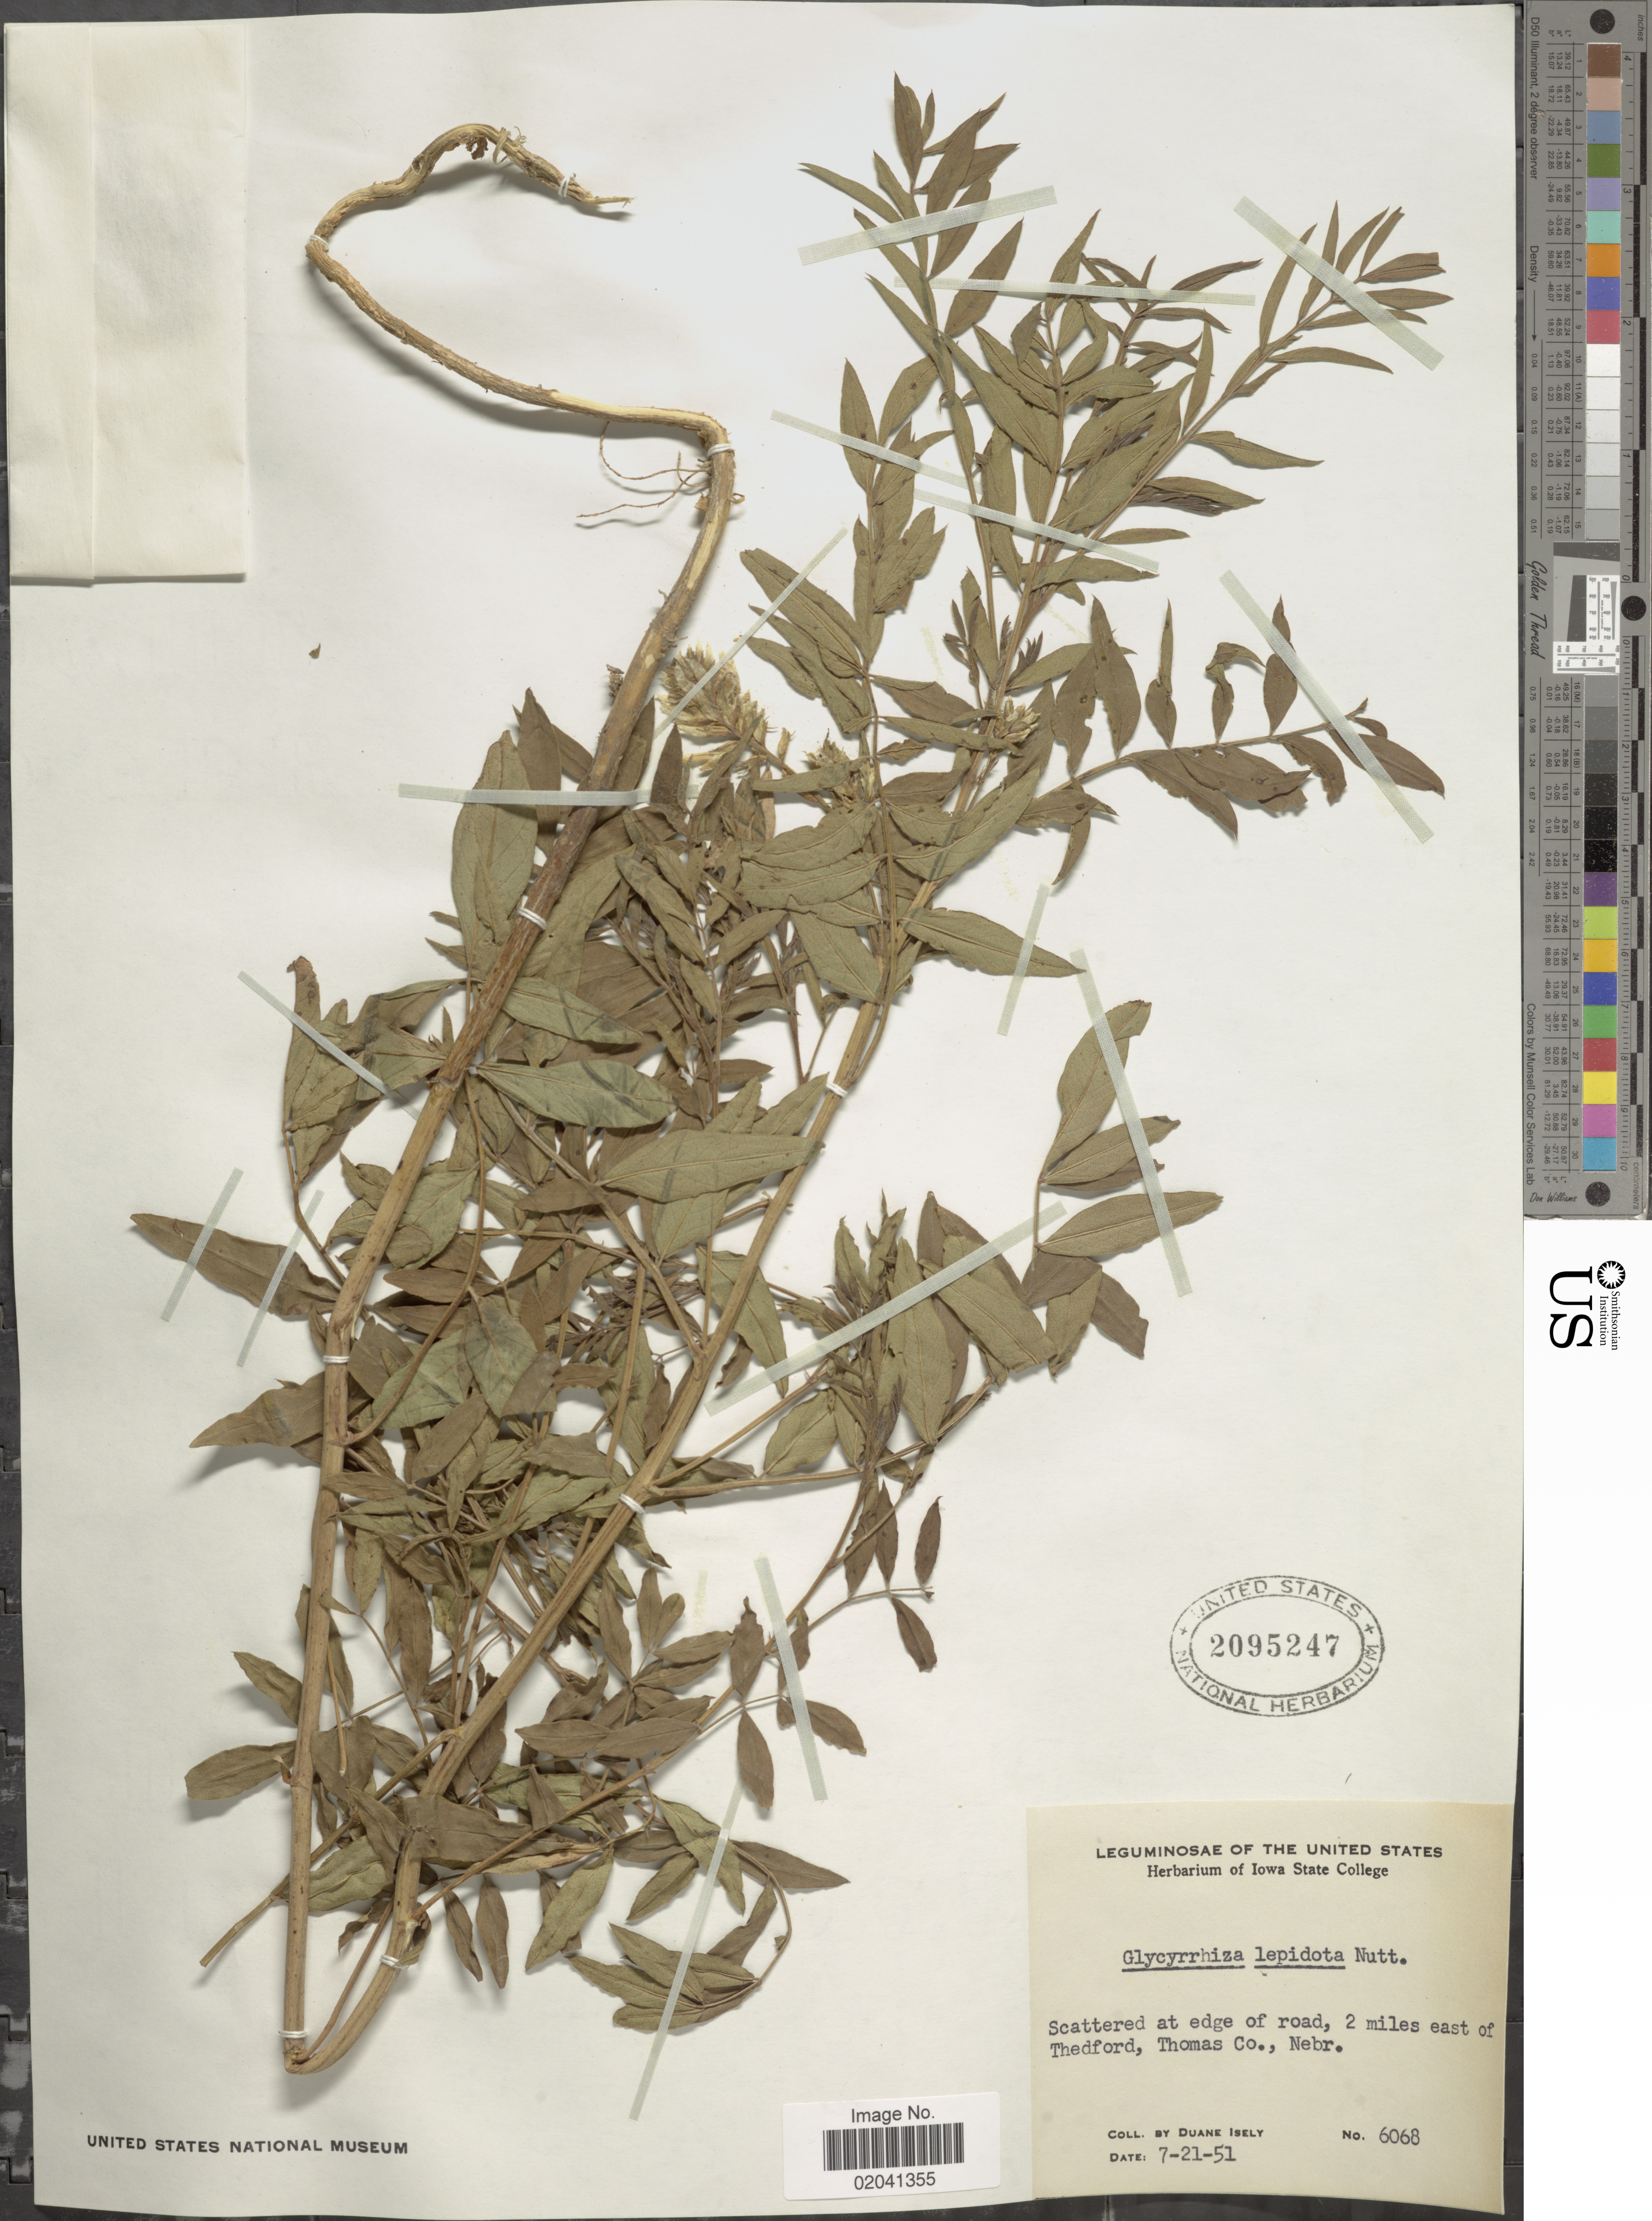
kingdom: Plantae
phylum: Tracheophyta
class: Magnoliopsida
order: Fabales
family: Fabaceae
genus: Glycyrrhiza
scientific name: Glycyrrhiza lepidota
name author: Pursh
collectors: D. Isely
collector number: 6068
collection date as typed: Transcribed d/m/y: 21/7/51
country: United States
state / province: Nebraska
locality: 2 miles east of Thedford, Thomas Co.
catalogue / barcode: US 2095247